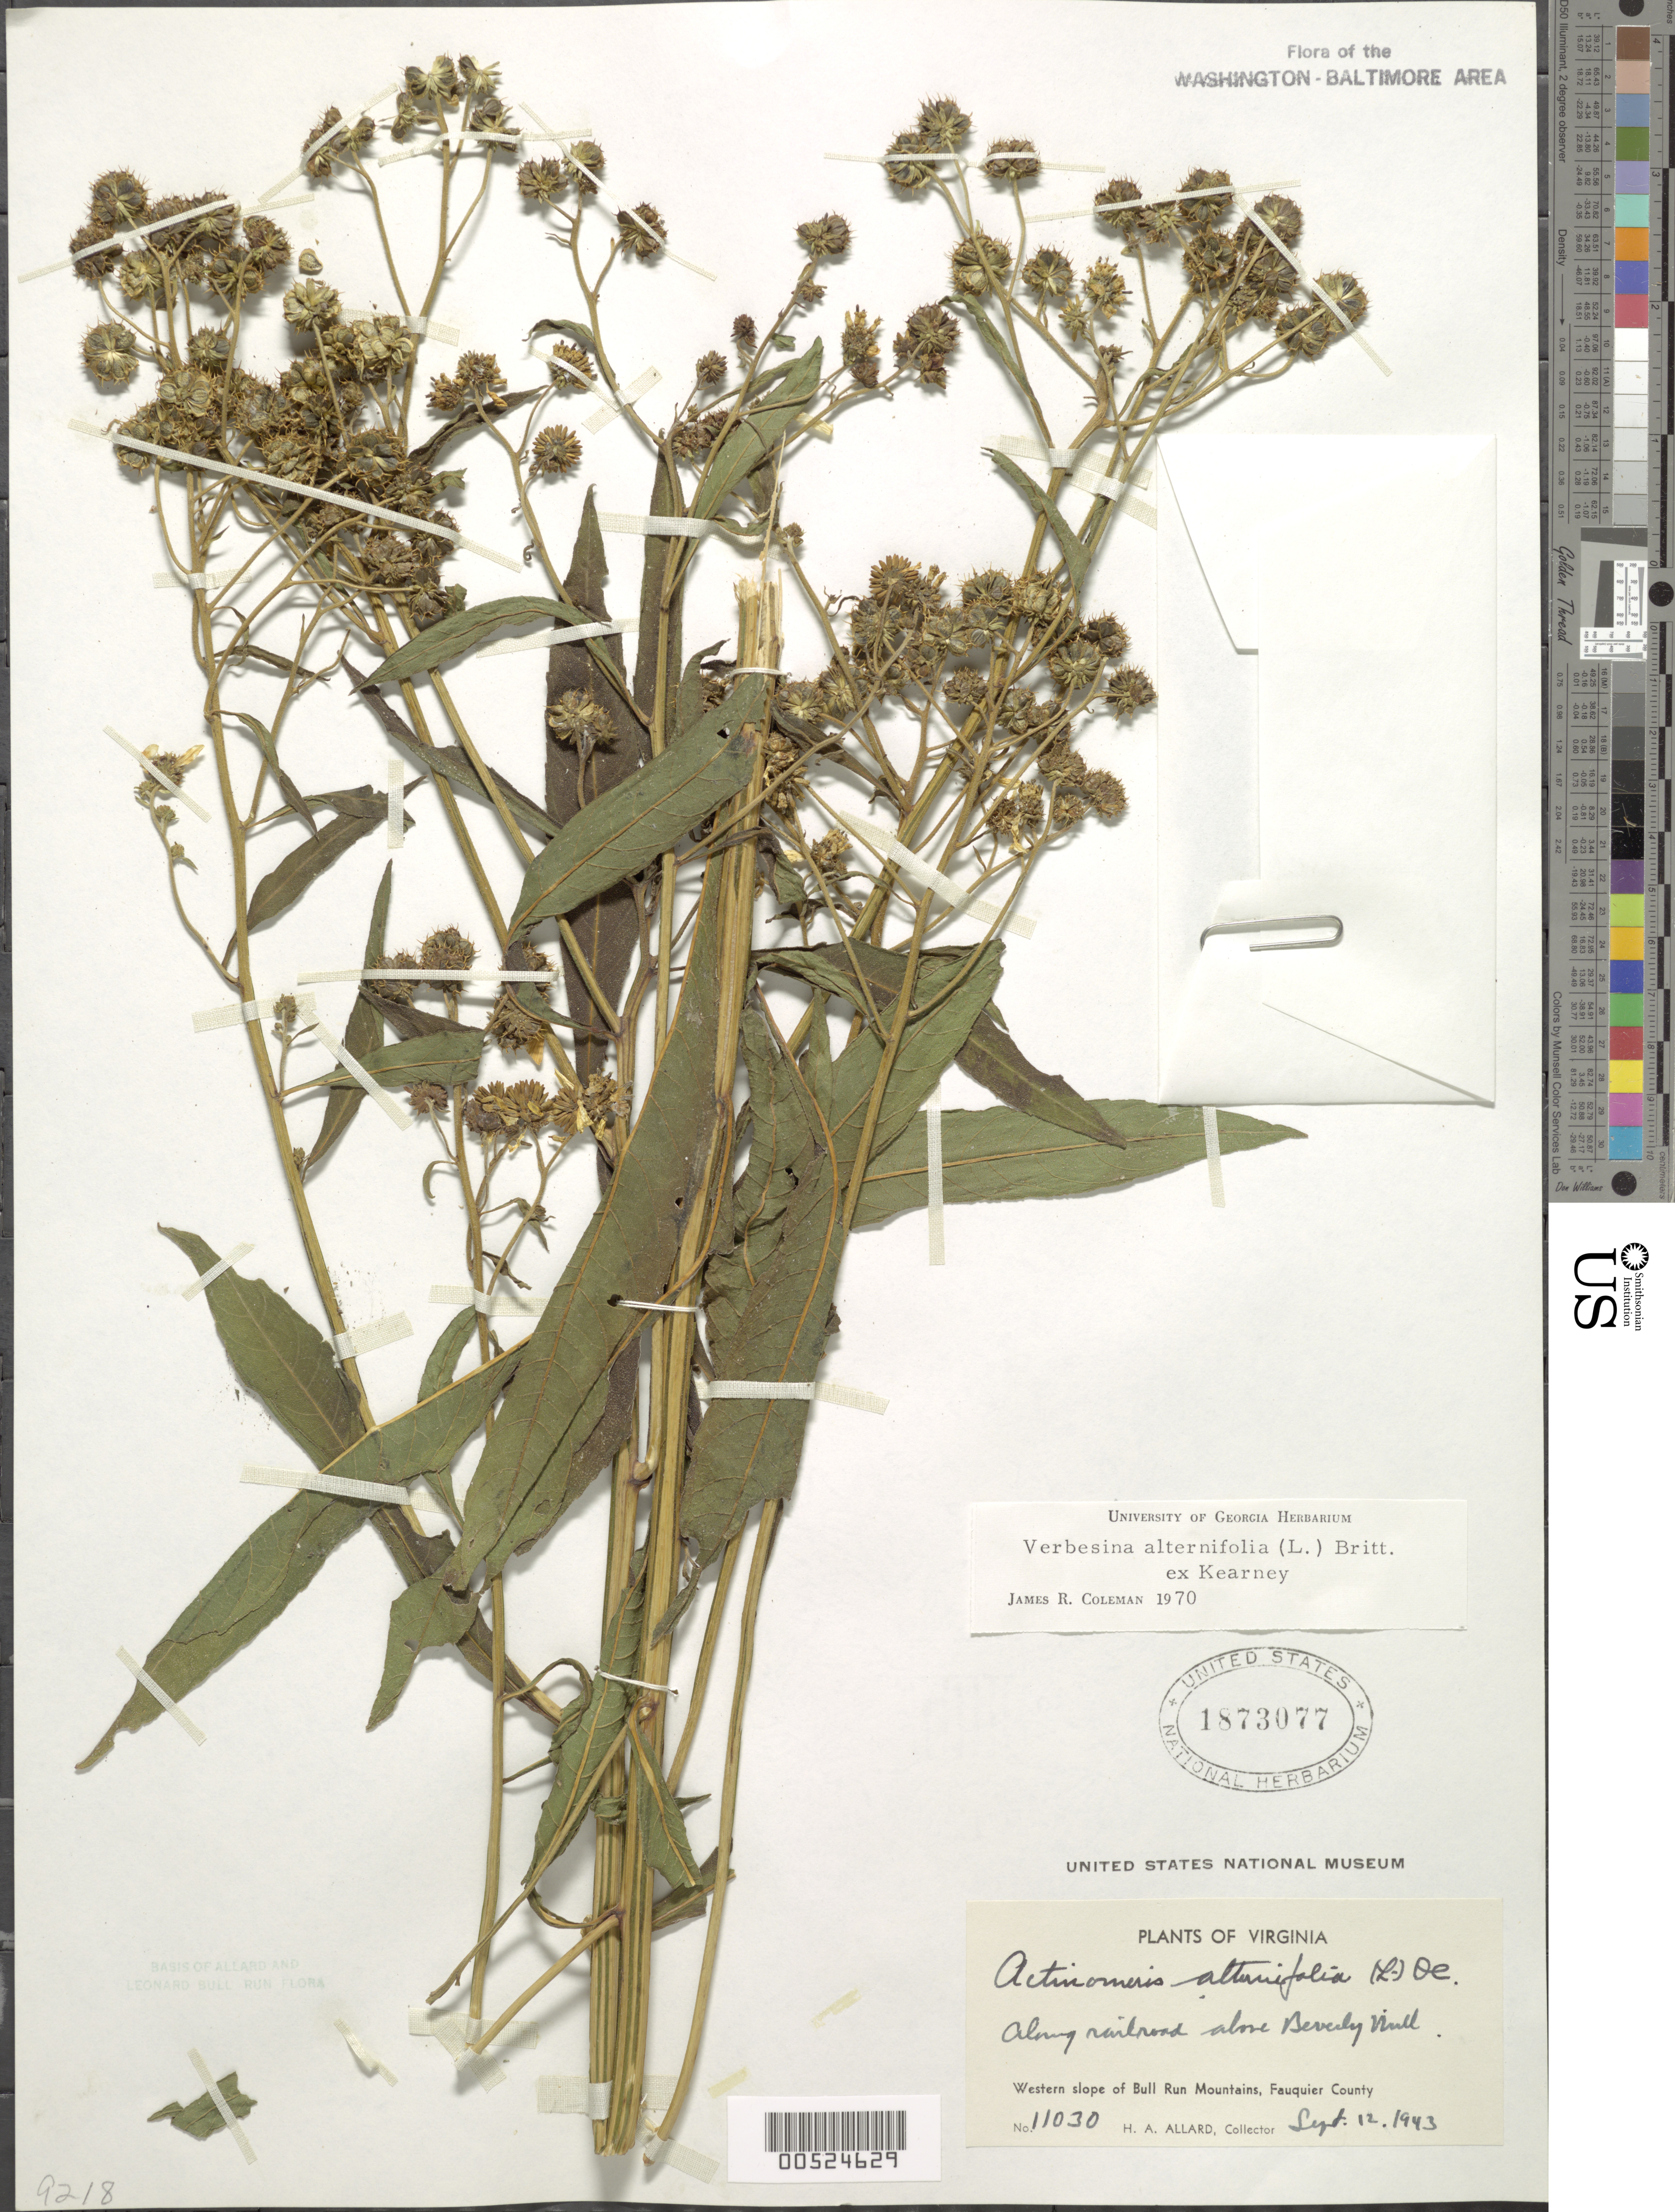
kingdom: Plantae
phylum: Tracheophyta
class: Magnoliopsida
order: Asterales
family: Asteraceae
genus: Verbesina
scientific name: Verbesina alternifolia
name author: (L.) Britton ex Kearney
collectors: H. A. Allard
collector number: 11030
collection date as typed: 12 Sep 1943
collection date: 1943-09-12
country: United States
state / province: Virginia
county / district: Fauquier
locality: Bull Run Mountains, W slope, above Beverley Mill Bull Run Mts.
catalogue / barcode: US 1873077